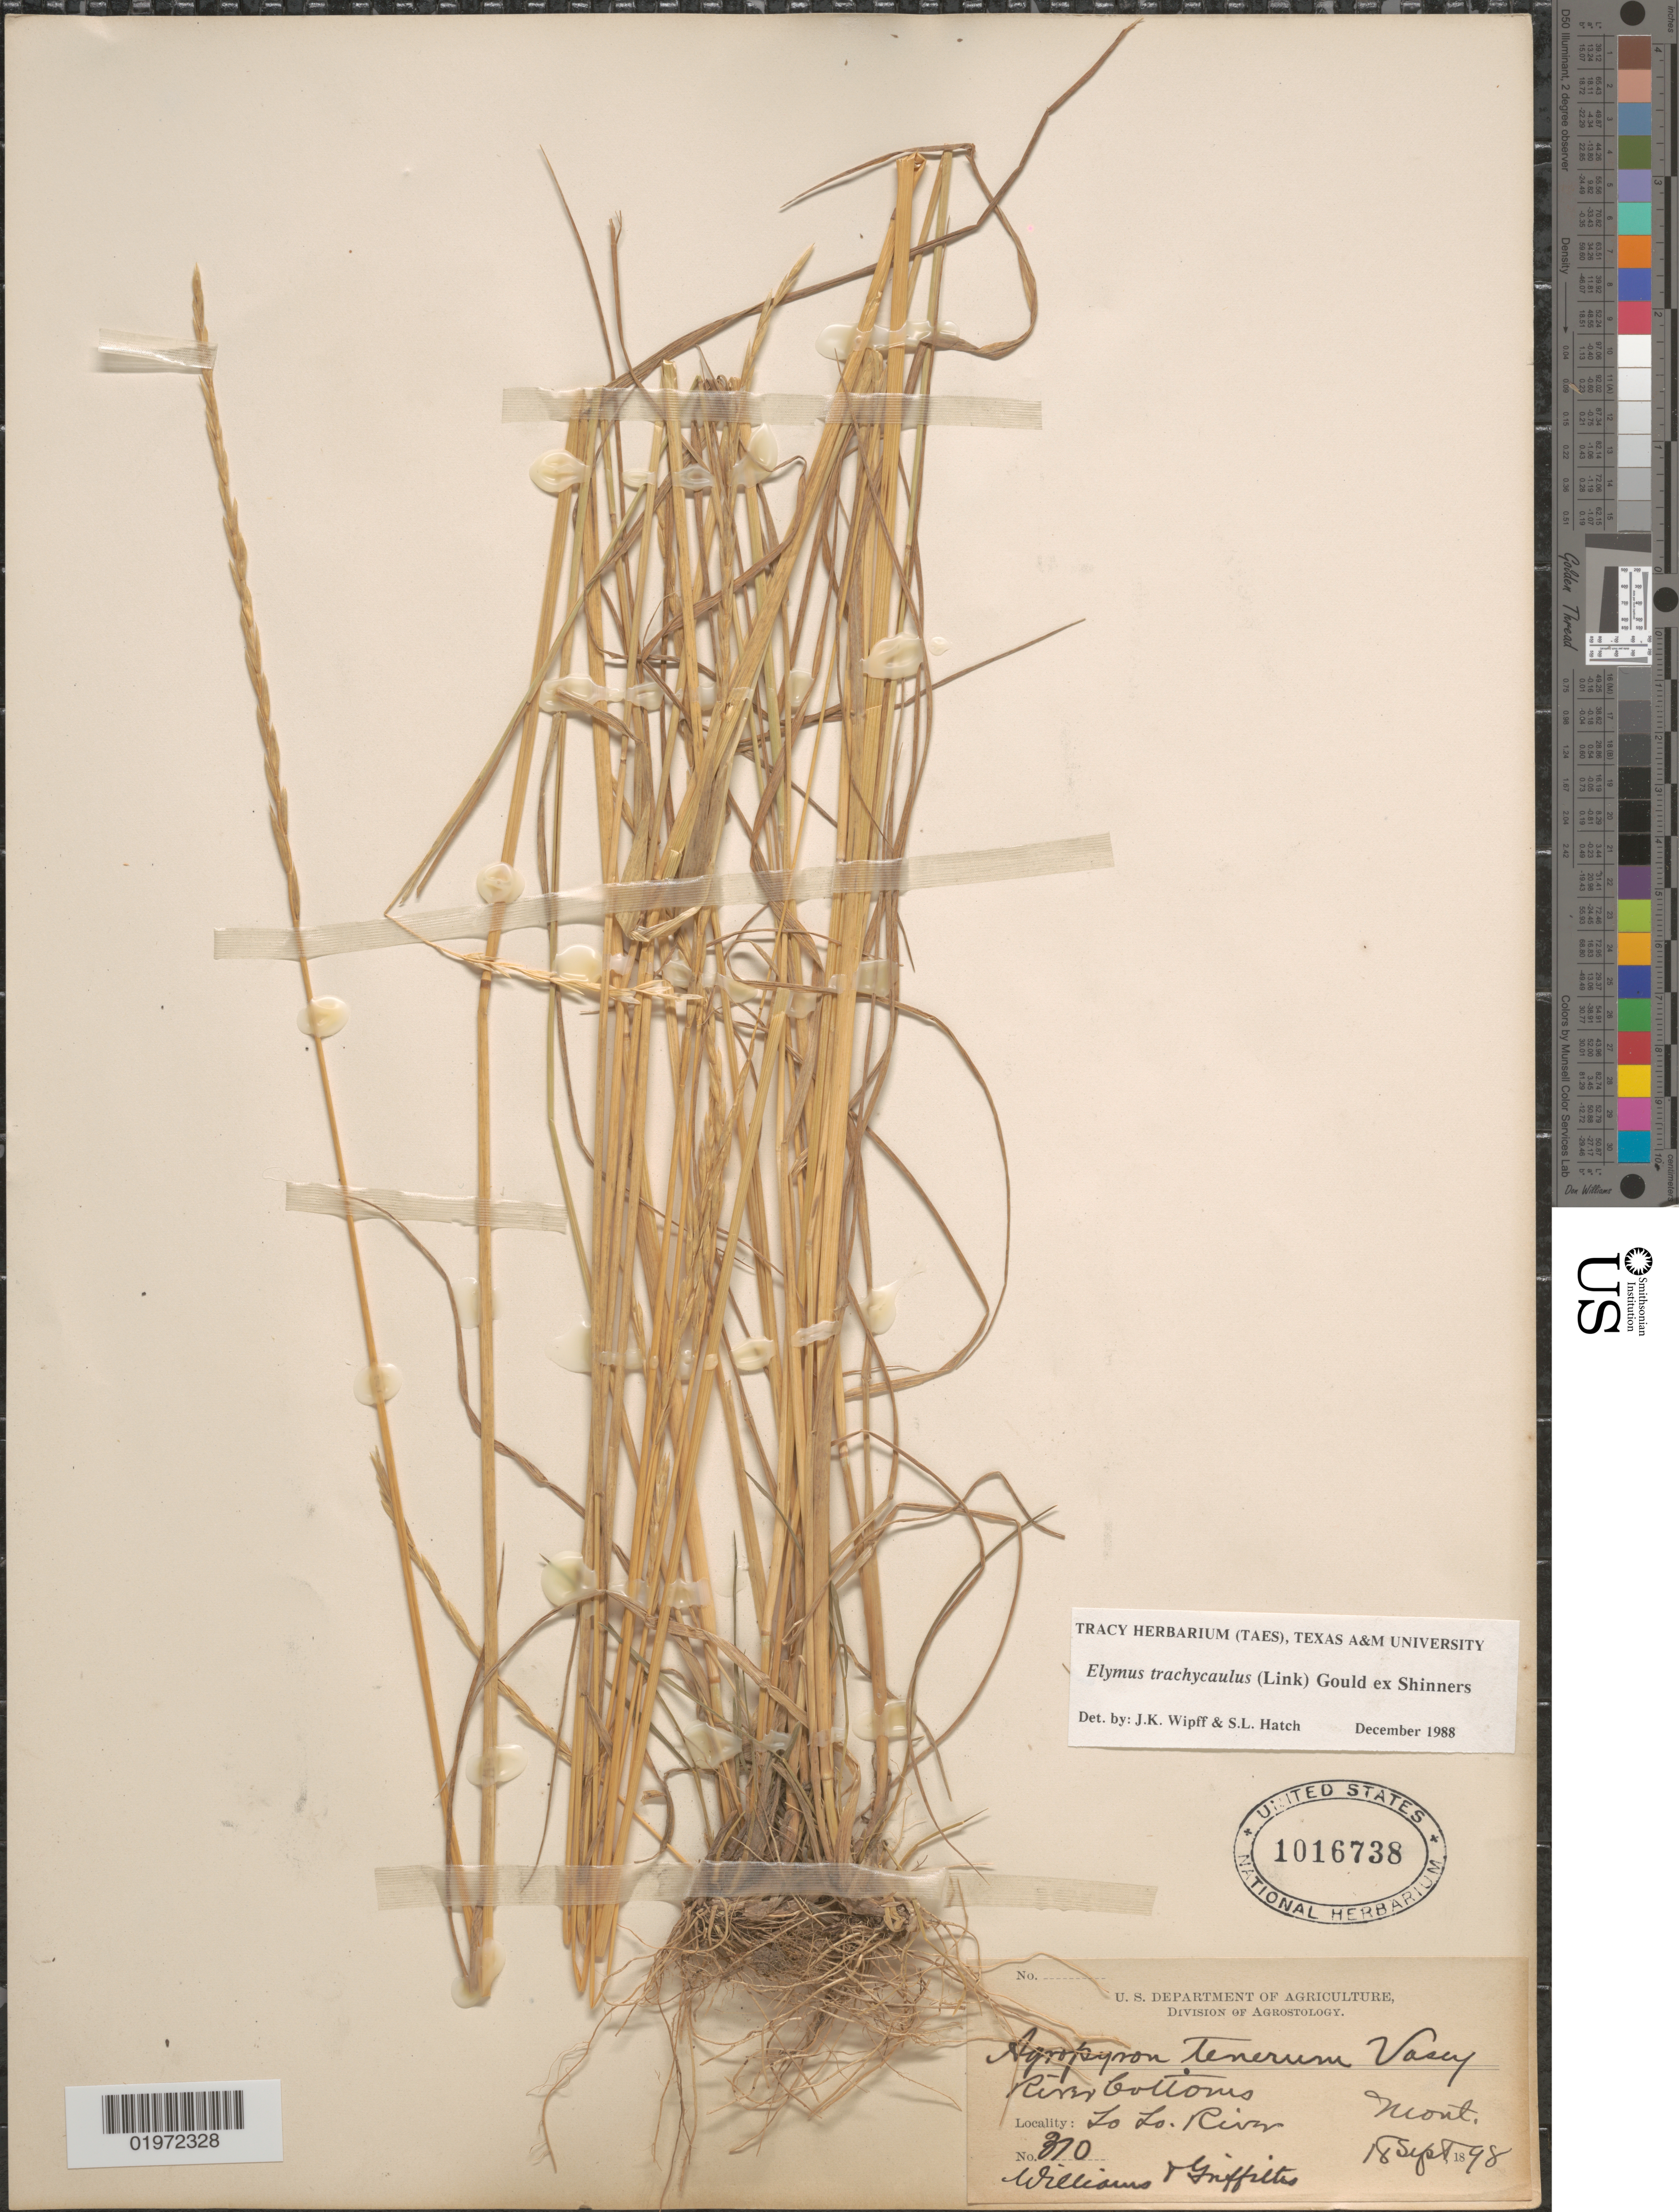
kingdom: Plantae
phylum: Tracheophyta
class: Liliopsida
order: Poales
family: Poaceae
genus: Elymus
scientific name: Elymus trachycaulus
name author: (Link) Gould ex Shinners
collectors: -- Williams & -- Griffiths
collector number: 370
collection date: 1898-09-18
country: United States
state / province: Montana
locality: River bottoms. Lo Lo River.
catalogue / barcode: US 1016738